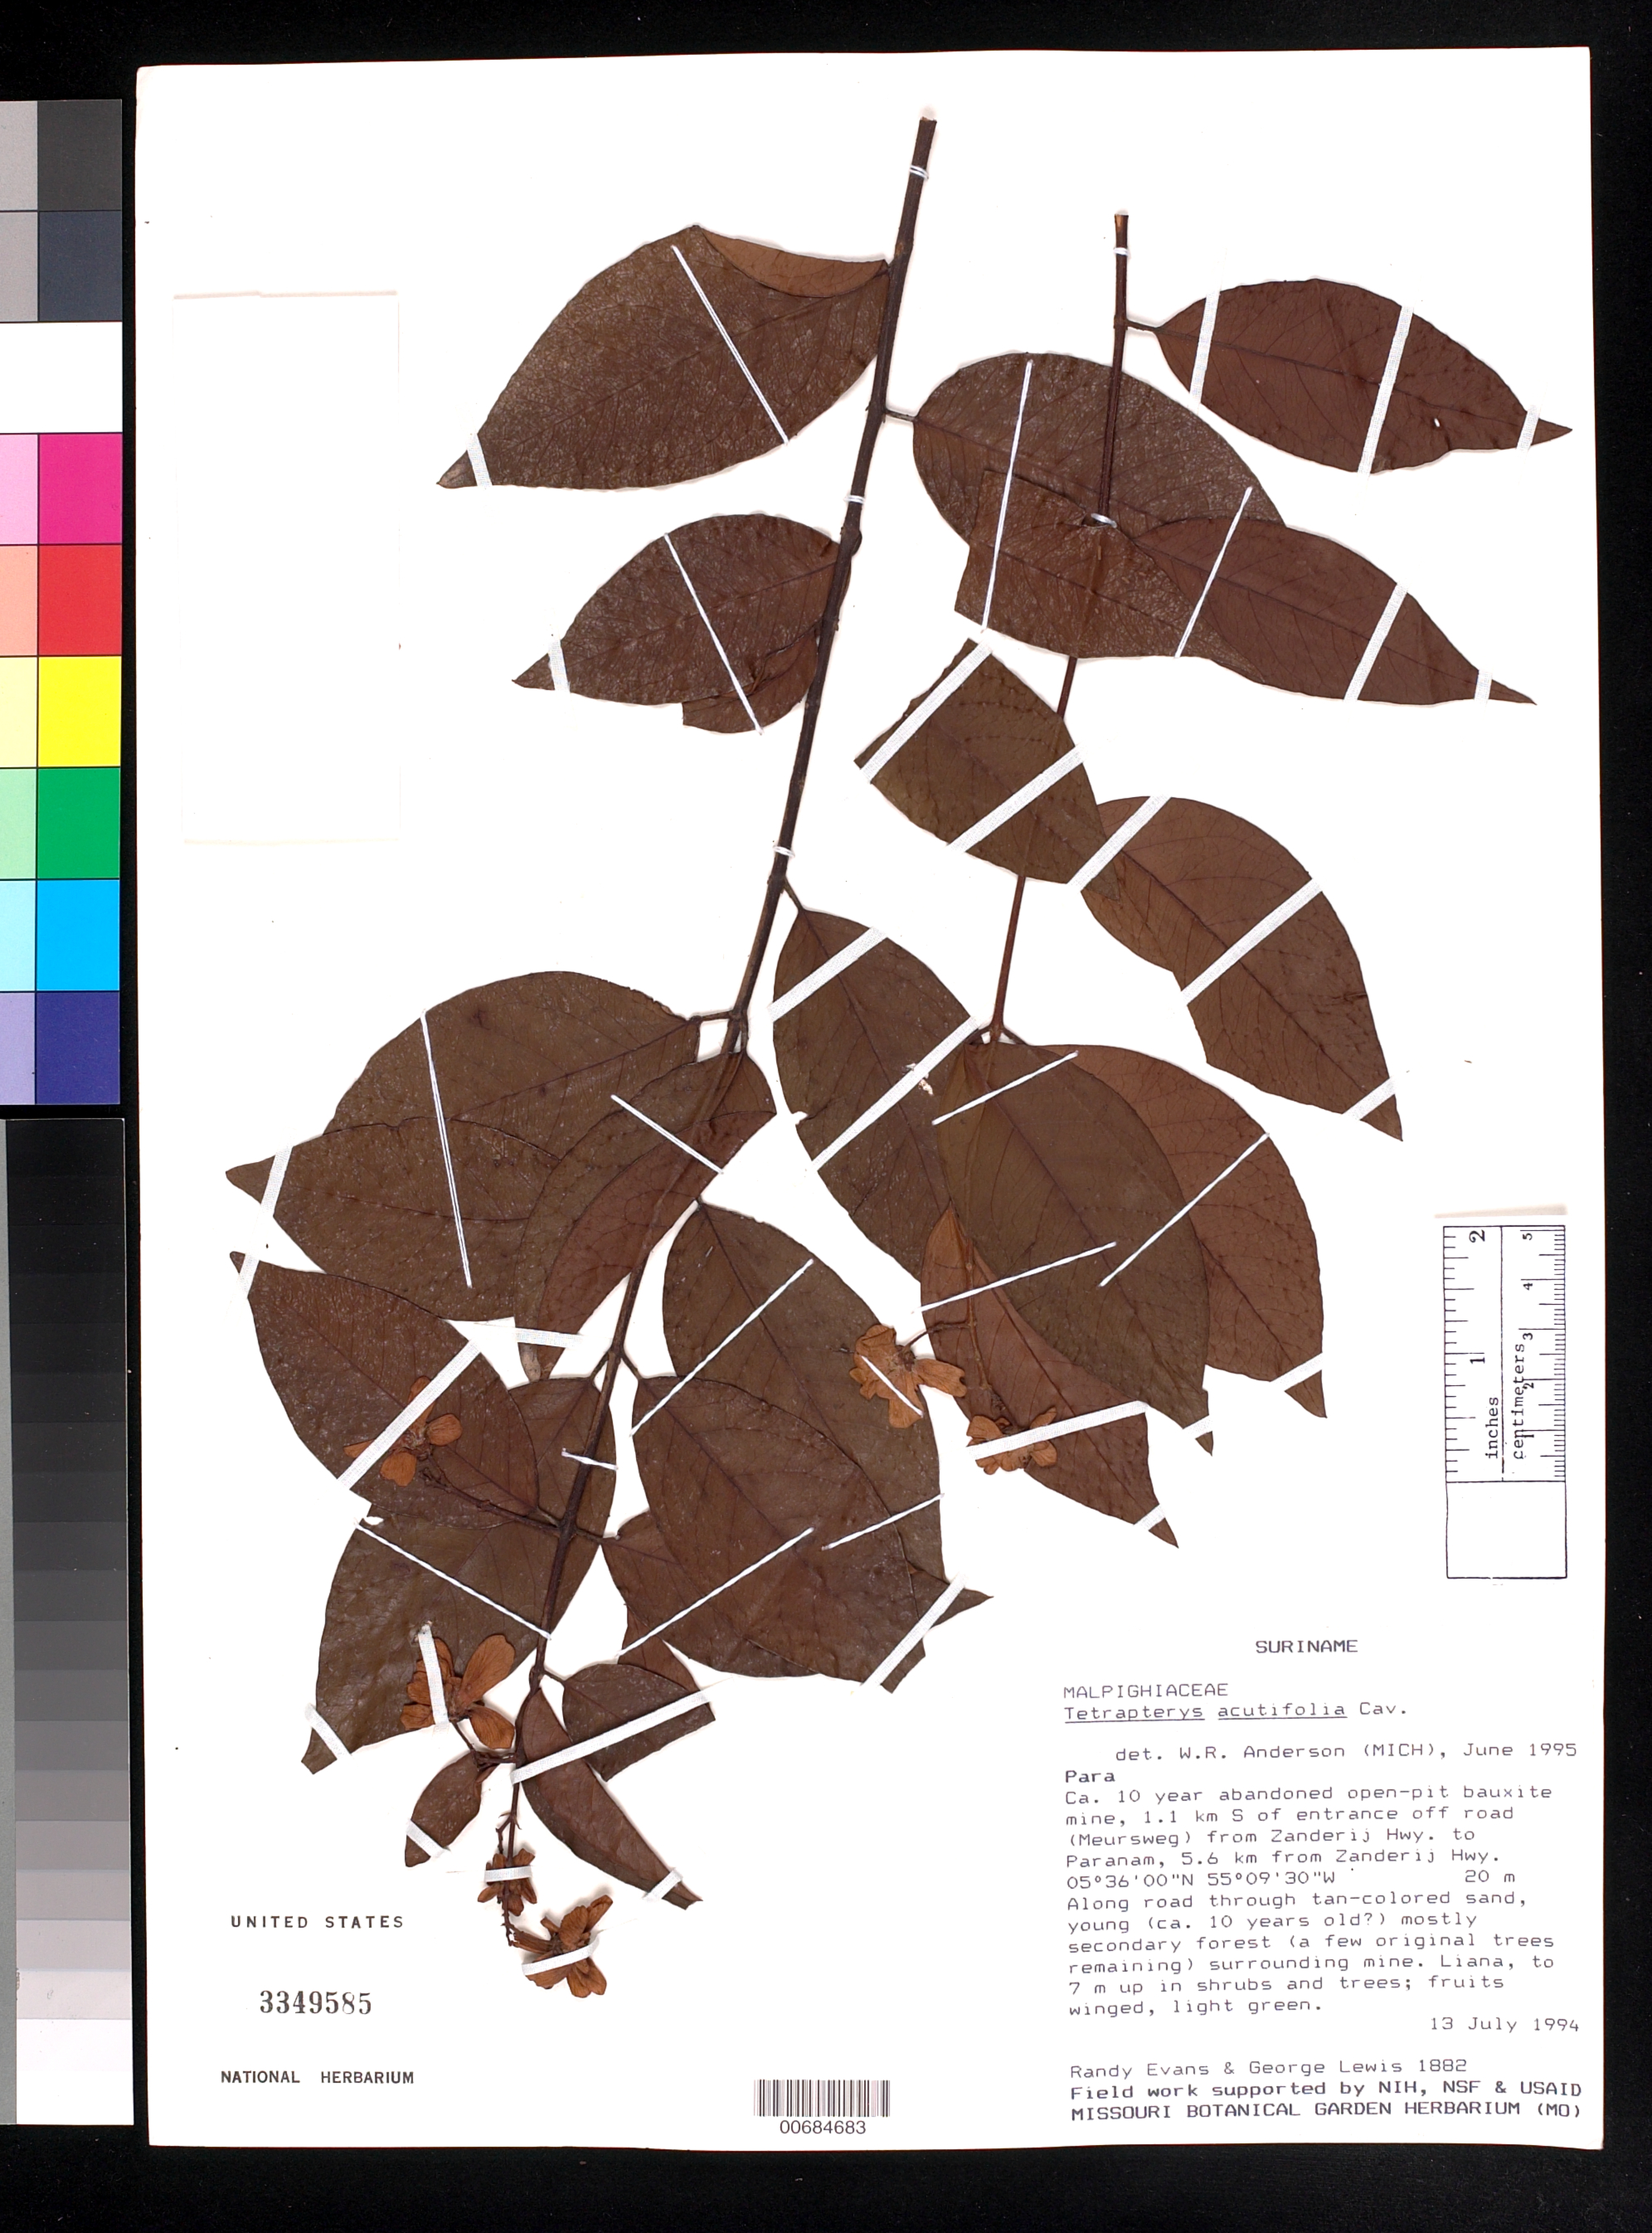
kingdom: Plantae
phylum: Tracheophyta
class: Magnoliopsida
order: Malpighiales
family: Malpighiaceae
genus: Tetrapterys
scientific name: Tetrapterys acutifolia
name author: Cav.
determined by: Anderson, W. R., (MICH), University of Michigan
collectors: R. Evans & G. Lewis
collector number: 1882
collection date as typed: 13-Jul-94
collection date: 1994-07-13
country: Suriname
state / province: Para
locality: Zanderij, hwy to Paranam, 5.6 km from Zanderij Hwy.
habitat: Secondary forest, along road, tan colored sand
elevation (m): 20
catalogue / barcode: US 3349585